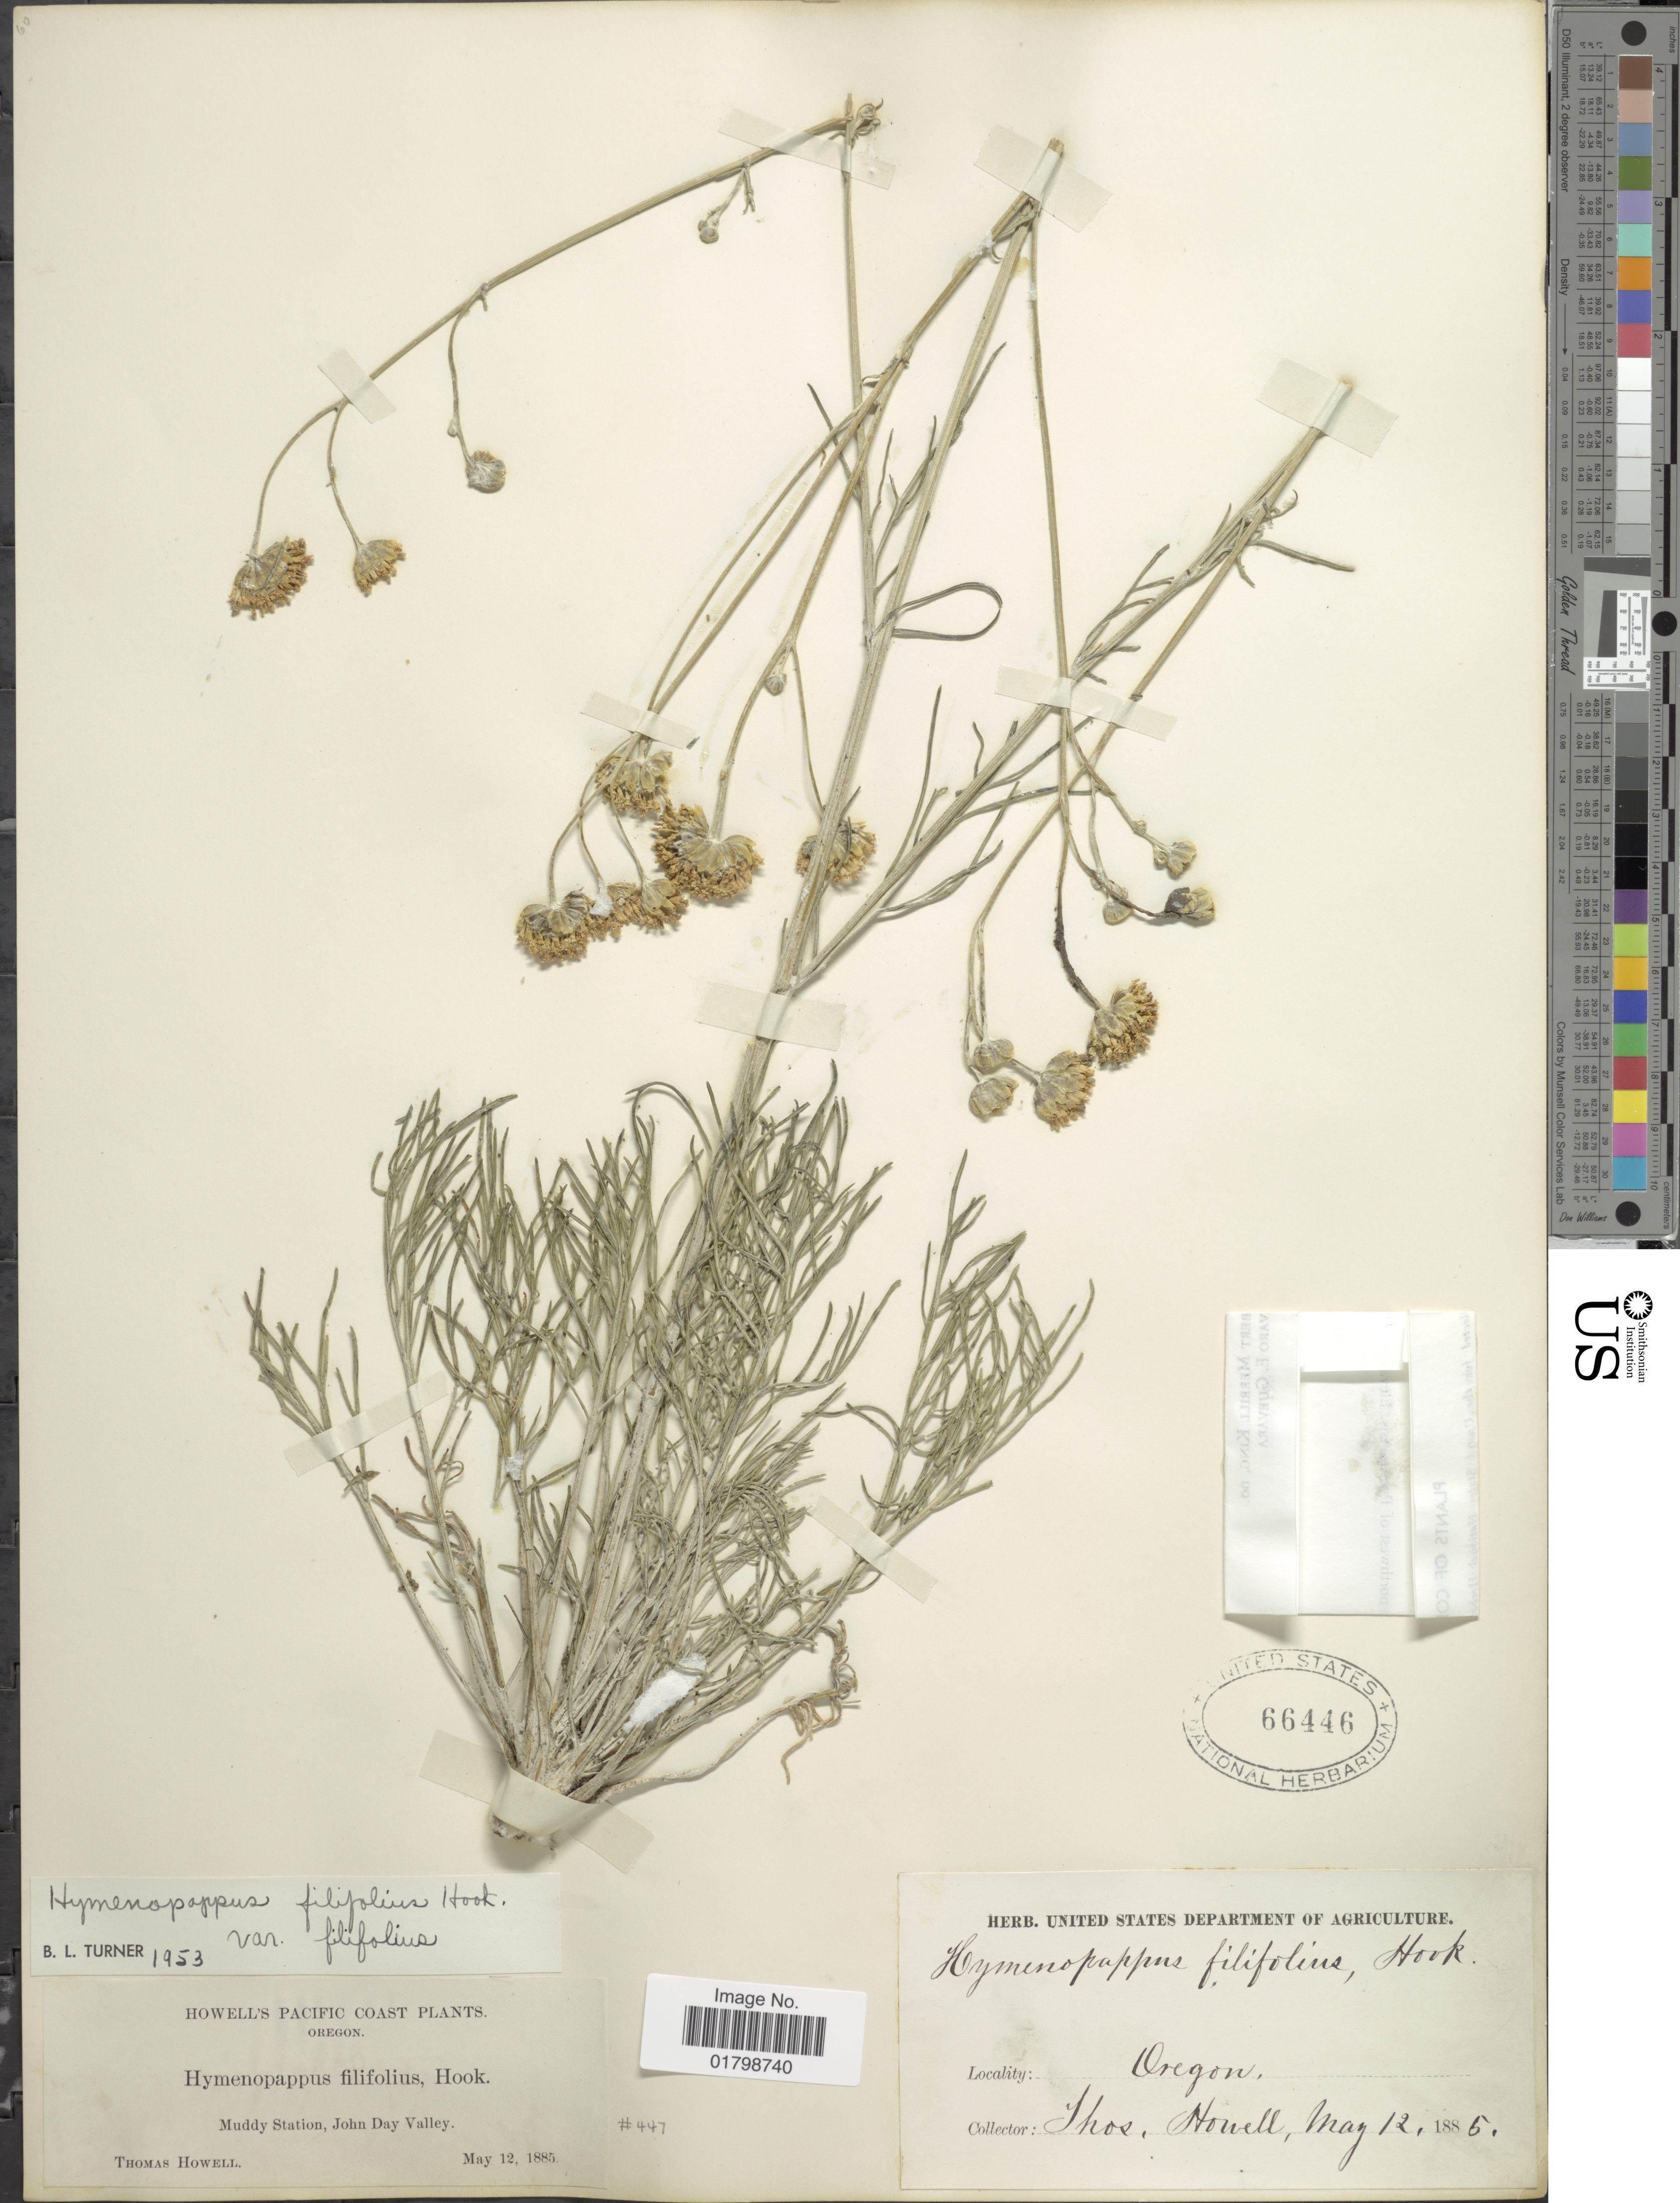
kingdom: Plantae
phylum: Tracheophyta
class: Magnoliopsida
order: Asterales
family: Asteraceae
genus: Hymenopappus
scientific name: Hymenopappus filifolius var. filifolius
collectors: T. Howell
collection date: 1885-05-12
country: United States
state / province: Oregon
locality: Muddy Station, John Day Valley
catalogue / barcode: US 66446